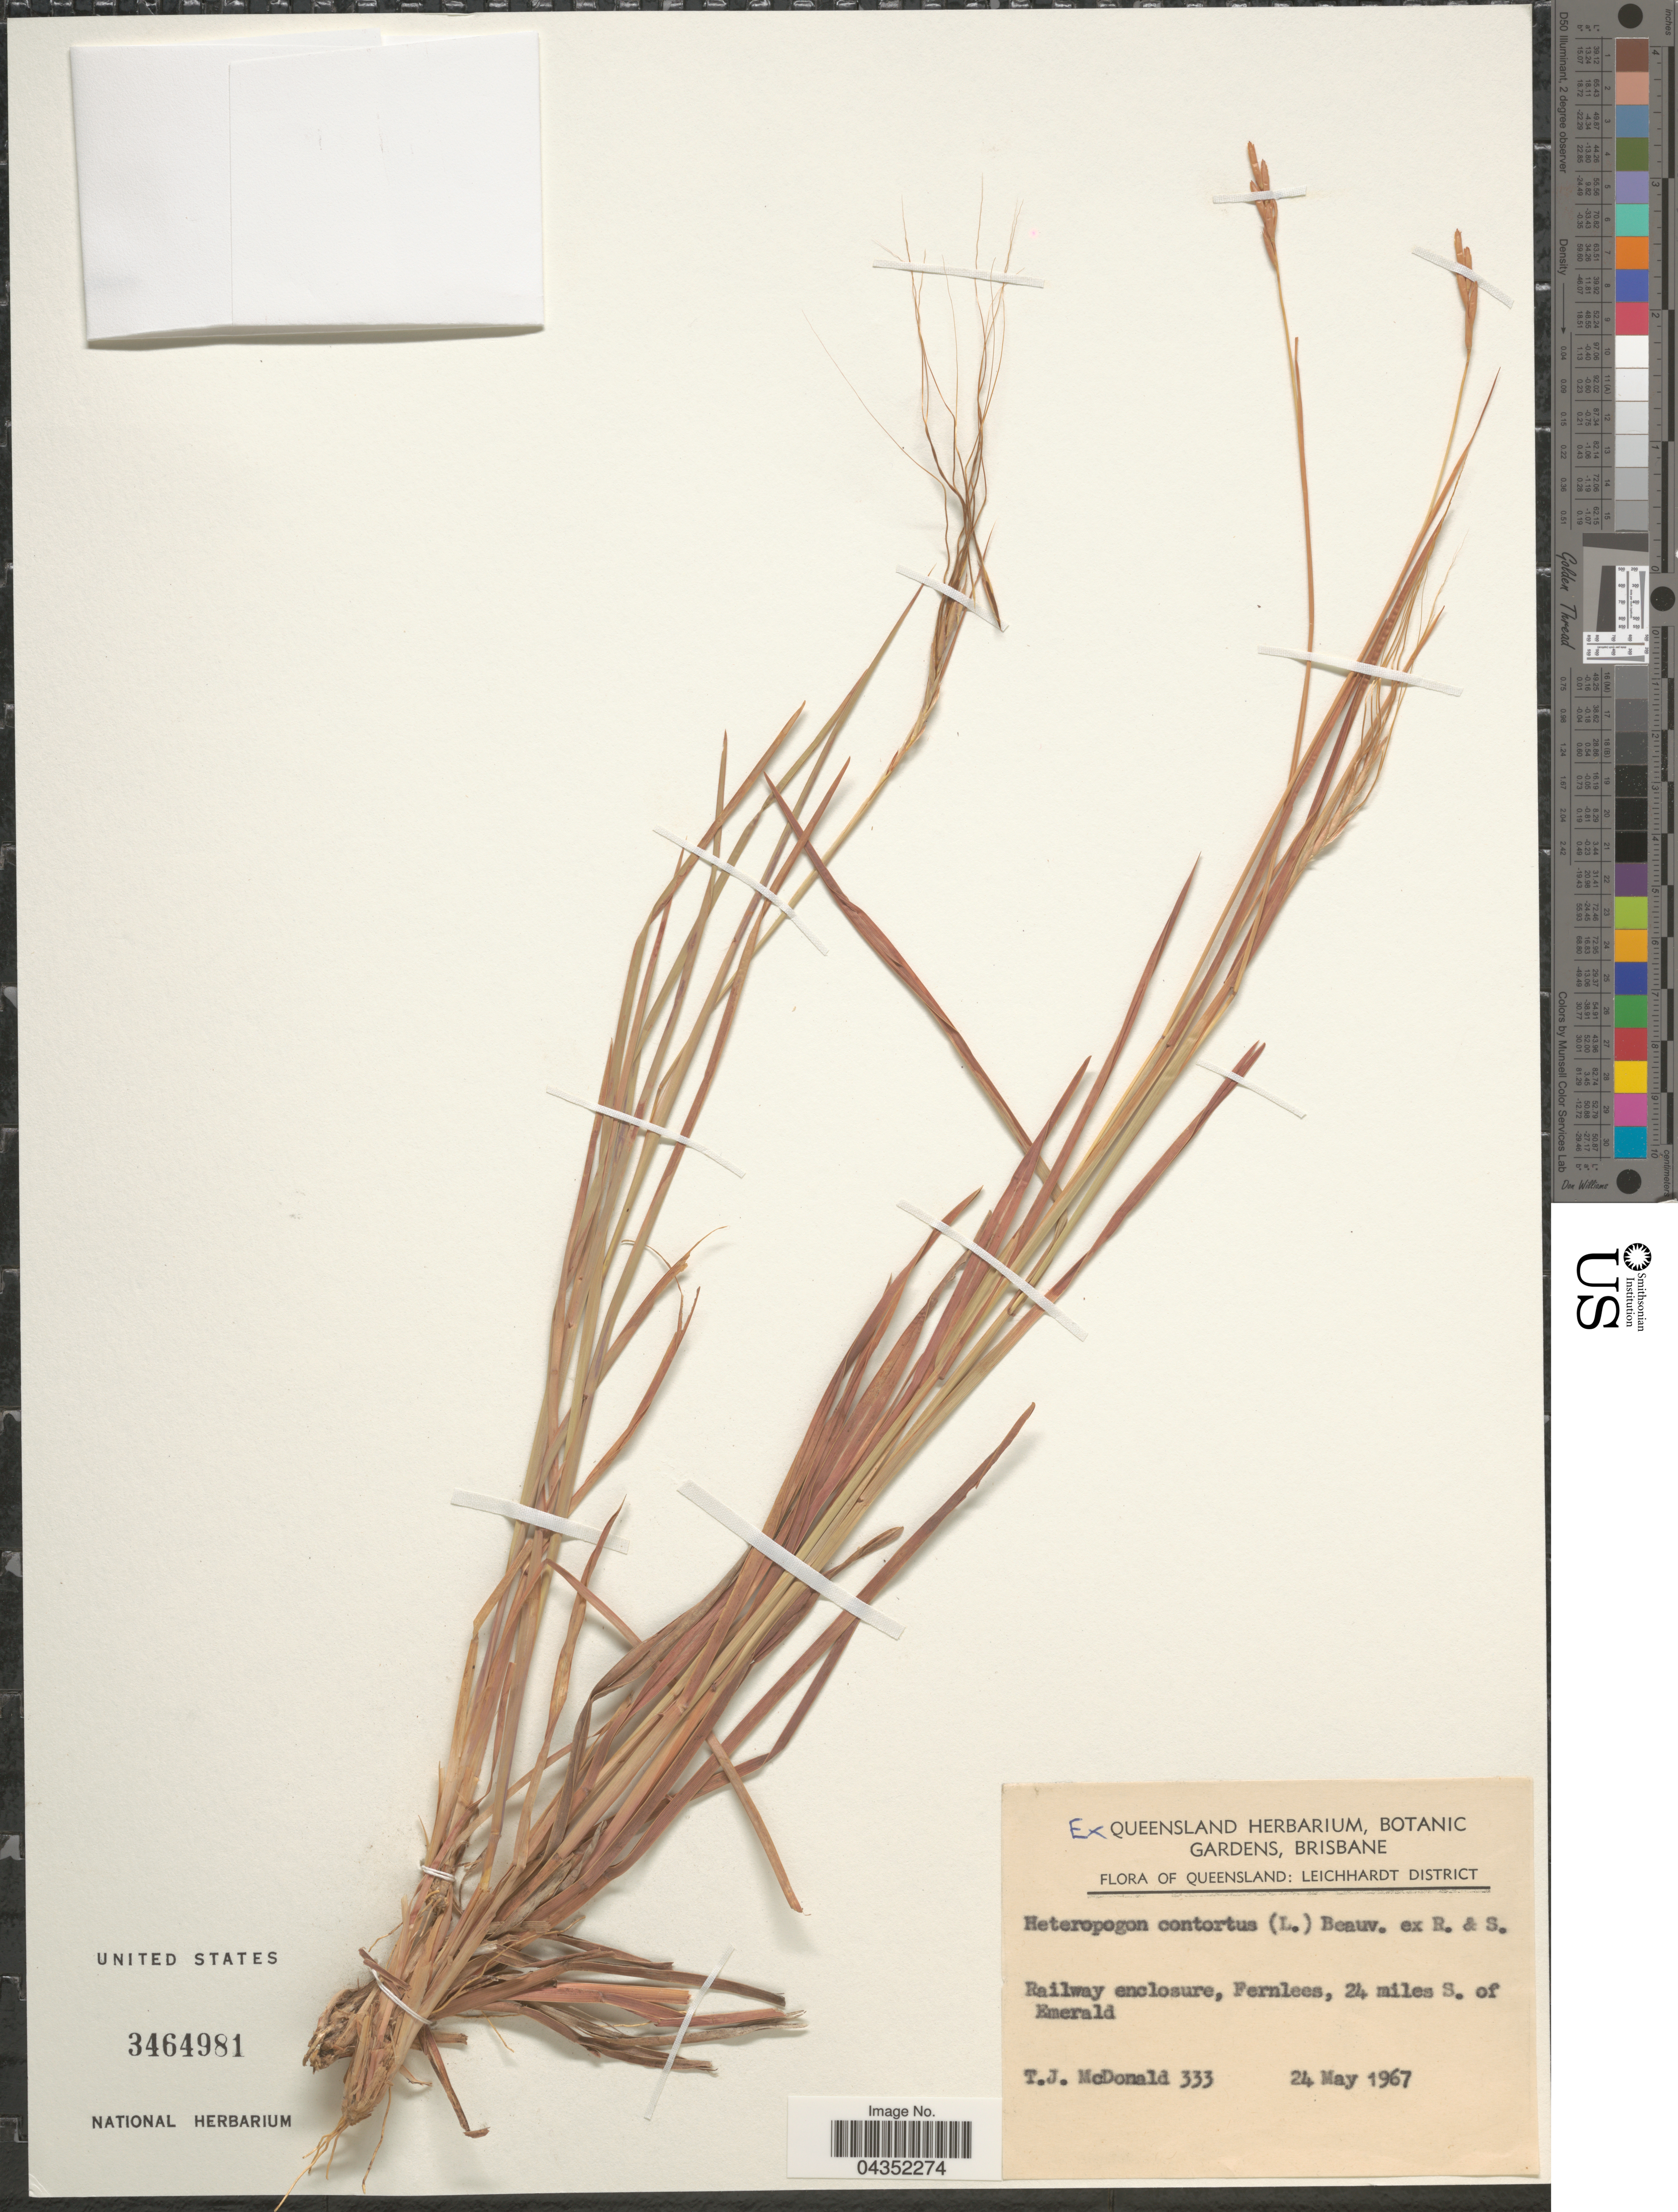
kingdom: Plantae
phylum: Tracheophyta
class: Liliopsida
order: Poales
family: Poaceae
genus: Heteropogon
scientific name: Heteropogon contortus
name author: (L.) P. Beauv. ex Roem. & Schult.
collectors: T. McDonald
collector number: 333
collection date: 1967-05-24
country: Australia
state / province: Queensland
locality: Leichhardt District. Railway enclosure, Fernlees, 24 miles S. of Emerald.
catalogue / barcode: US 3464981